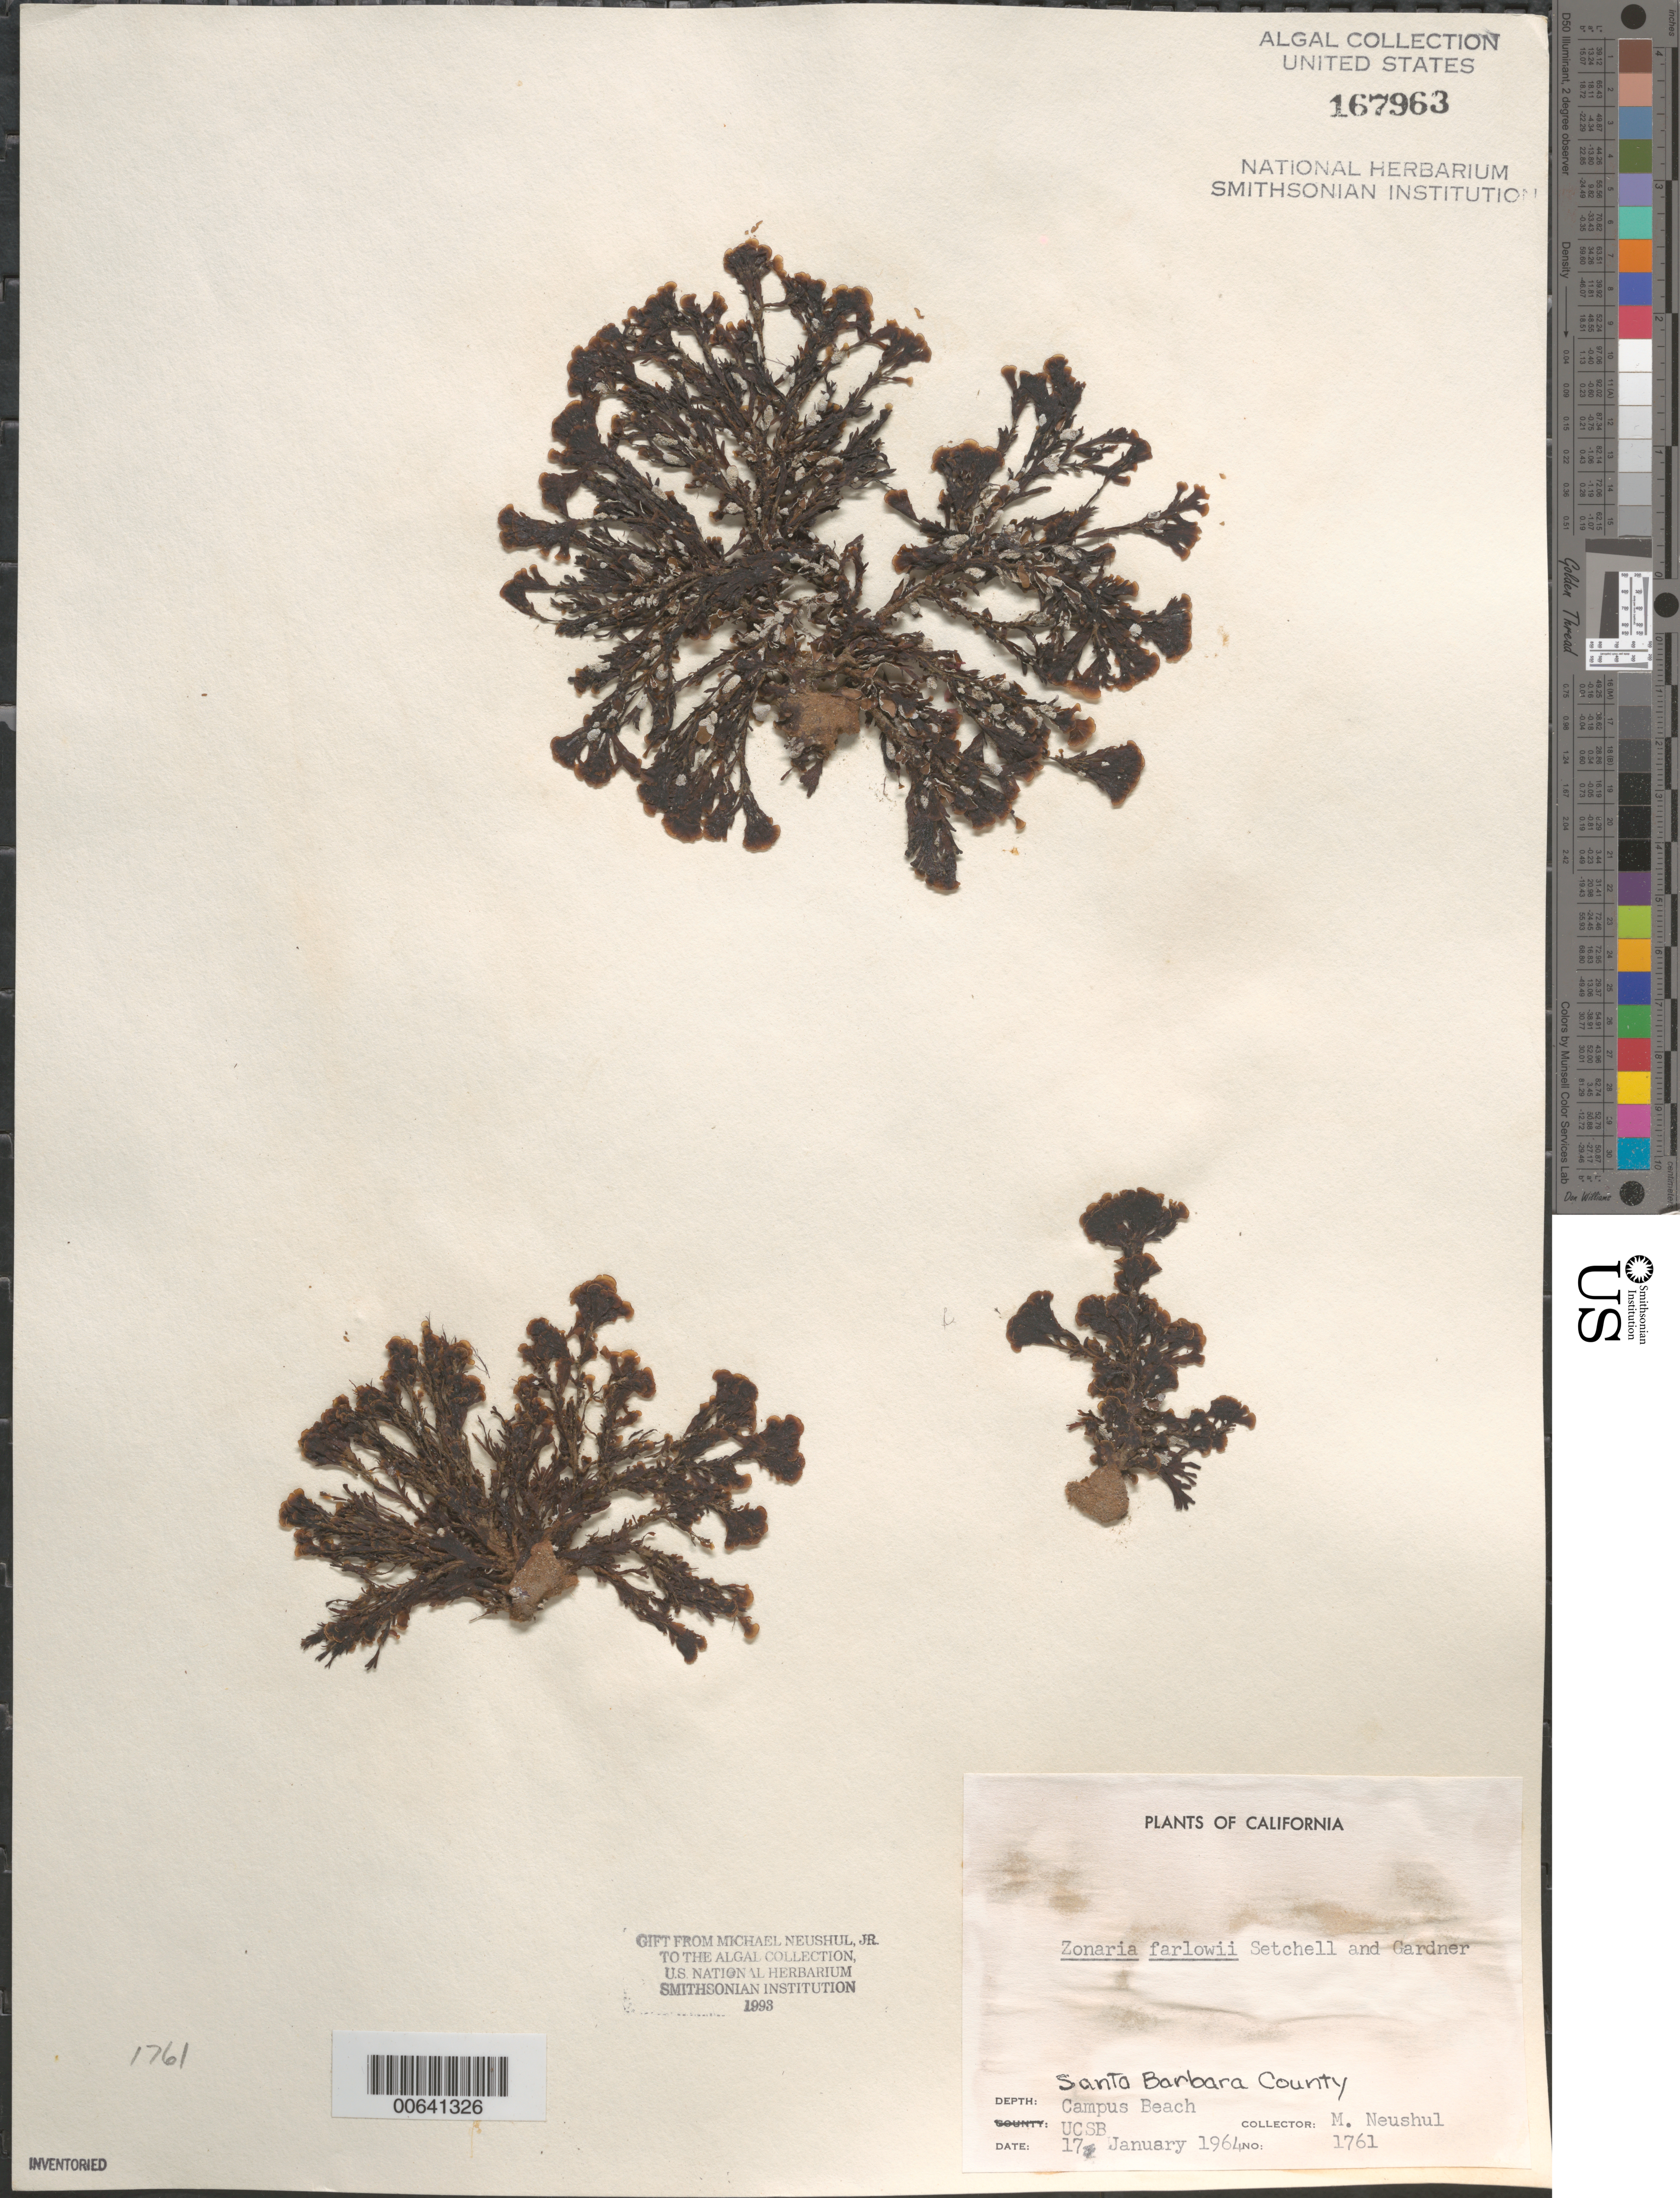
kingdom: Chromista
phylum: Ochrophyta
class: Phaeophyceae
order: Dictyotales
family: Dictyotaceae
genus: Zonaria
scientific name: Zonaria farlowii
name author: Setch. & N.L. Gardner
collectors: M. Neushul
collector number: Neushul 1761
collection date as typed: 17 Jan 1964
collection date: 1964-01-17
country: United States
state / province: California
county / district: Santa Barbara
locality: Campus Beach, University of California Santa Barbara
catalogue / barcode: US 167963